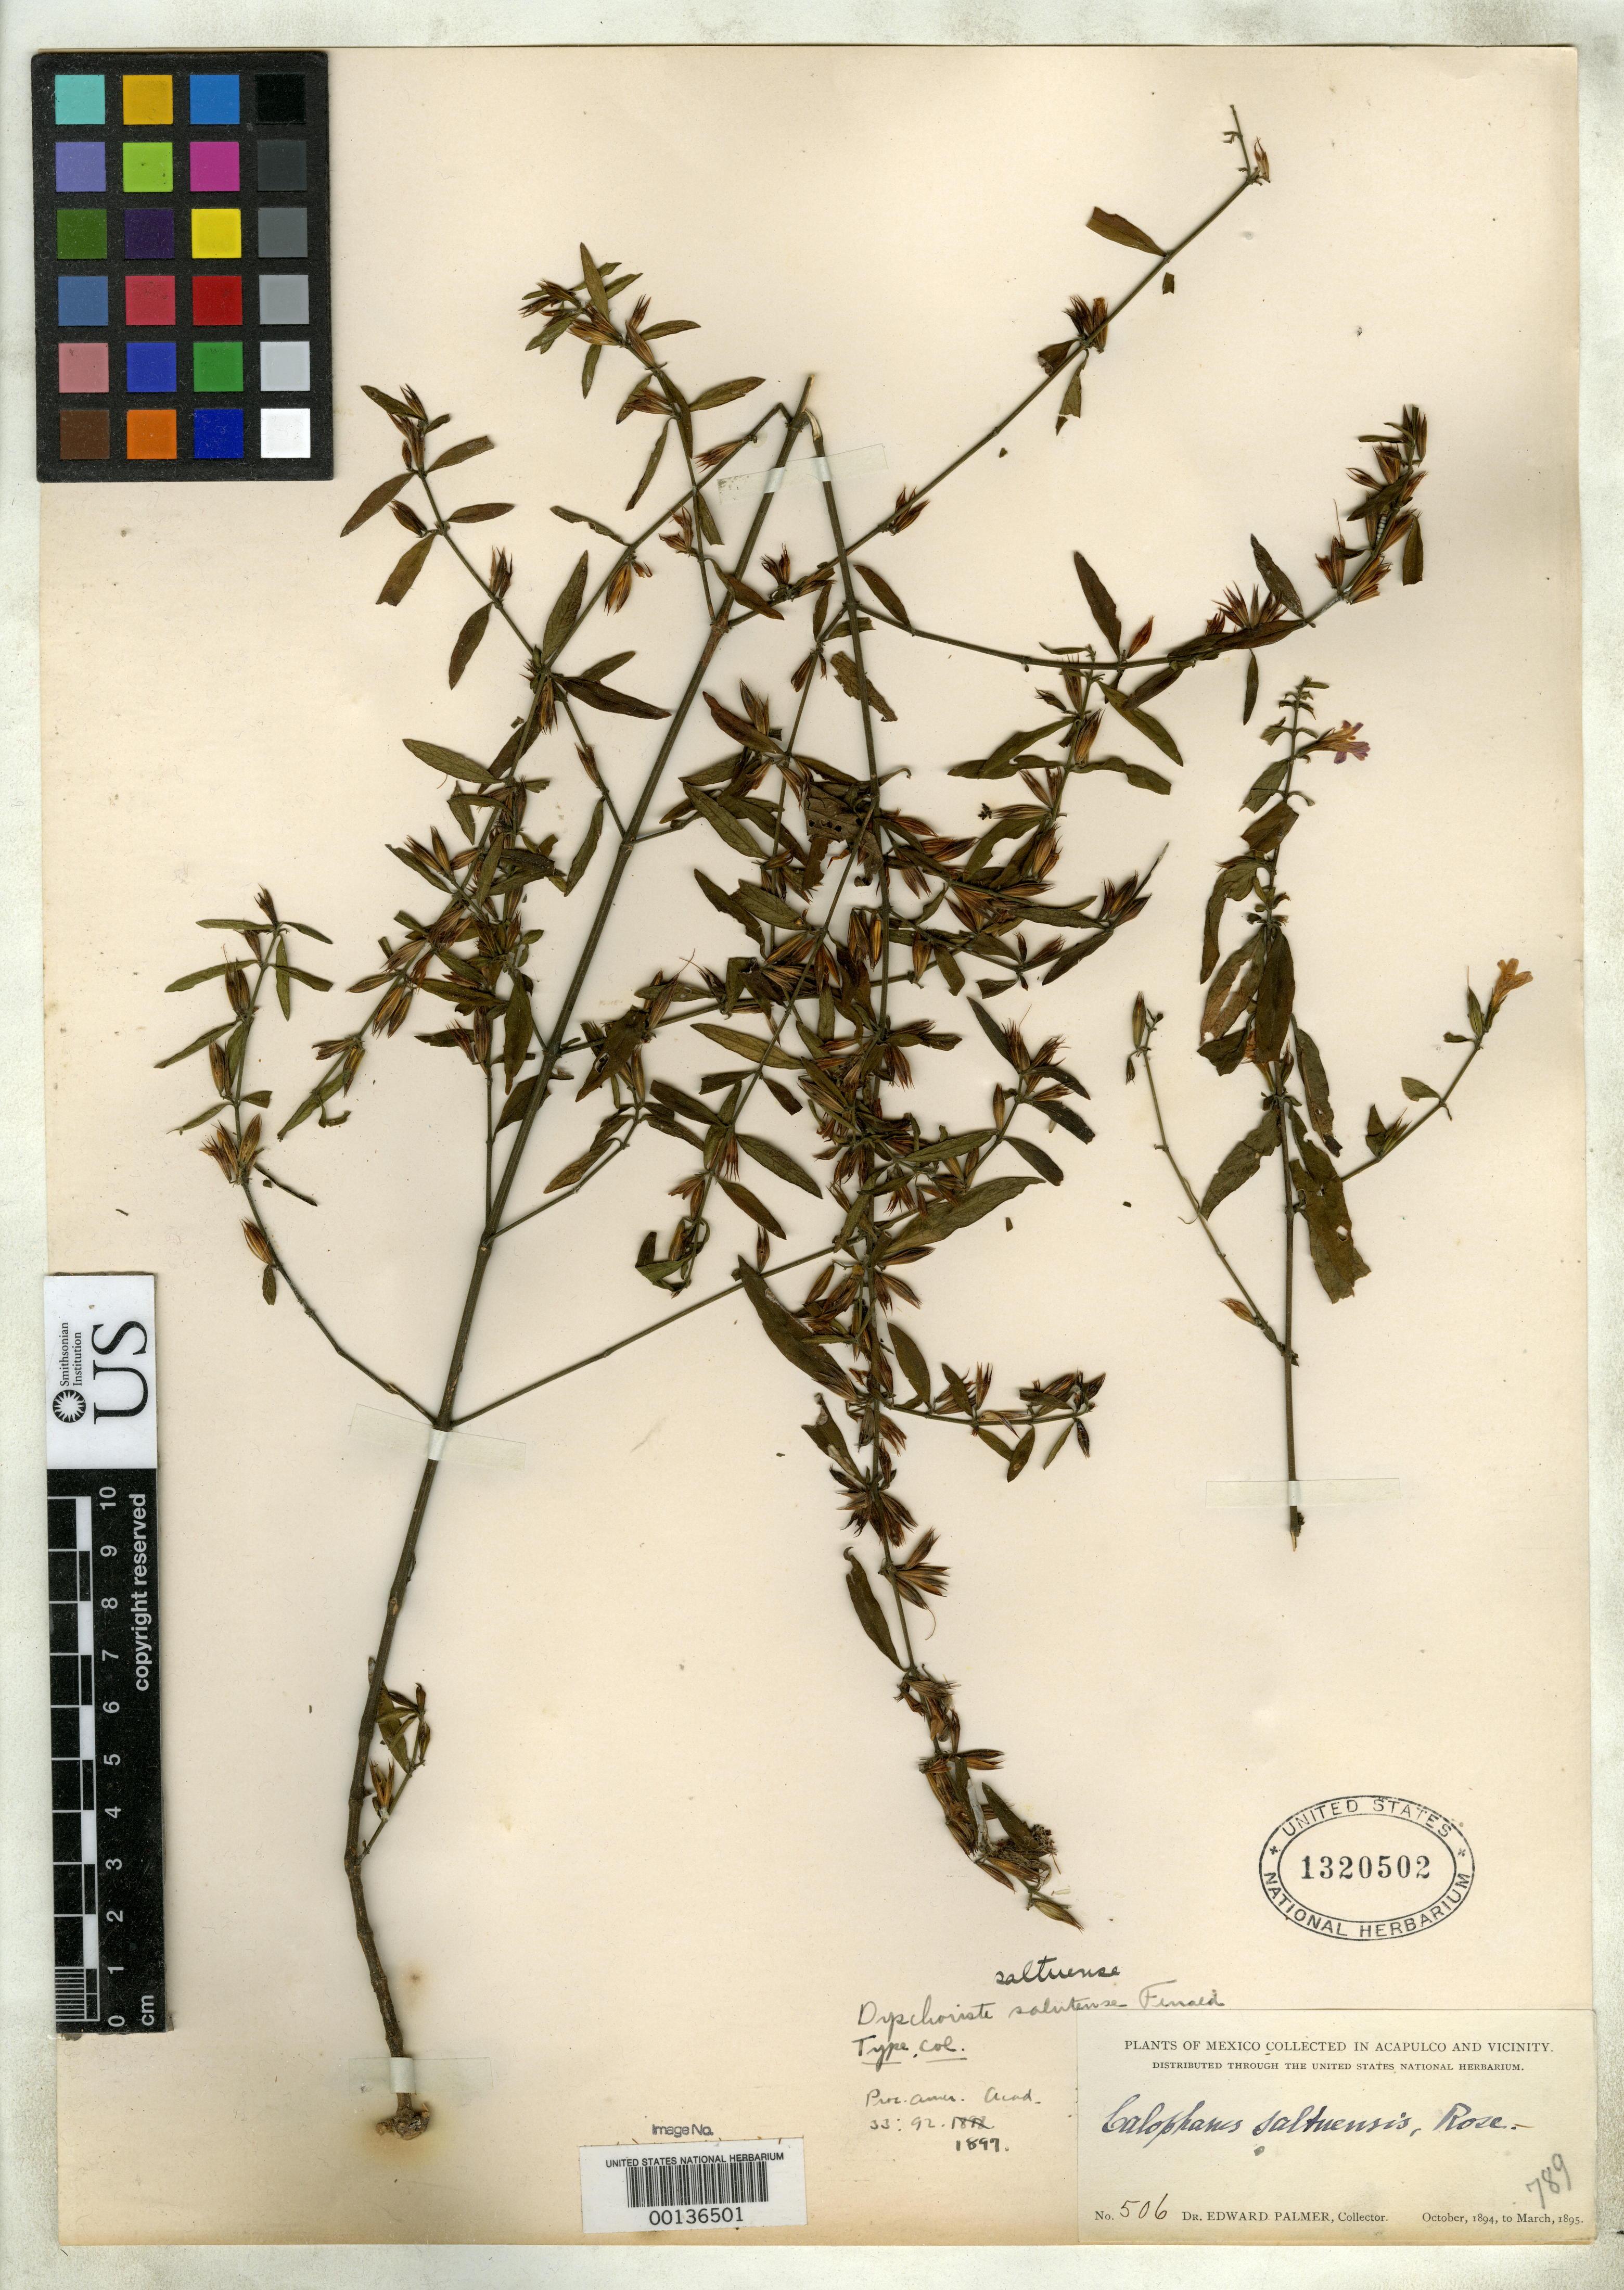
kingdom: Plantae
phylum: Tracheophyta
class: Magnoliopsida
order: Lamiales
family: Acanthaceae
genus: Dyschoriste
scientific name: Dyschoriste saltuensis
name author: Fernald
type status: Isotype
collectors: E. Palmer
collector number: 506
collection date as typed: Oct 1894 to -- Mar 1895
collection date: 1894-10/1895-03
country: Mexico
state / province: Guerrero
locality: Acapulco & vicinity.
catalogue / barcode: US 1320502